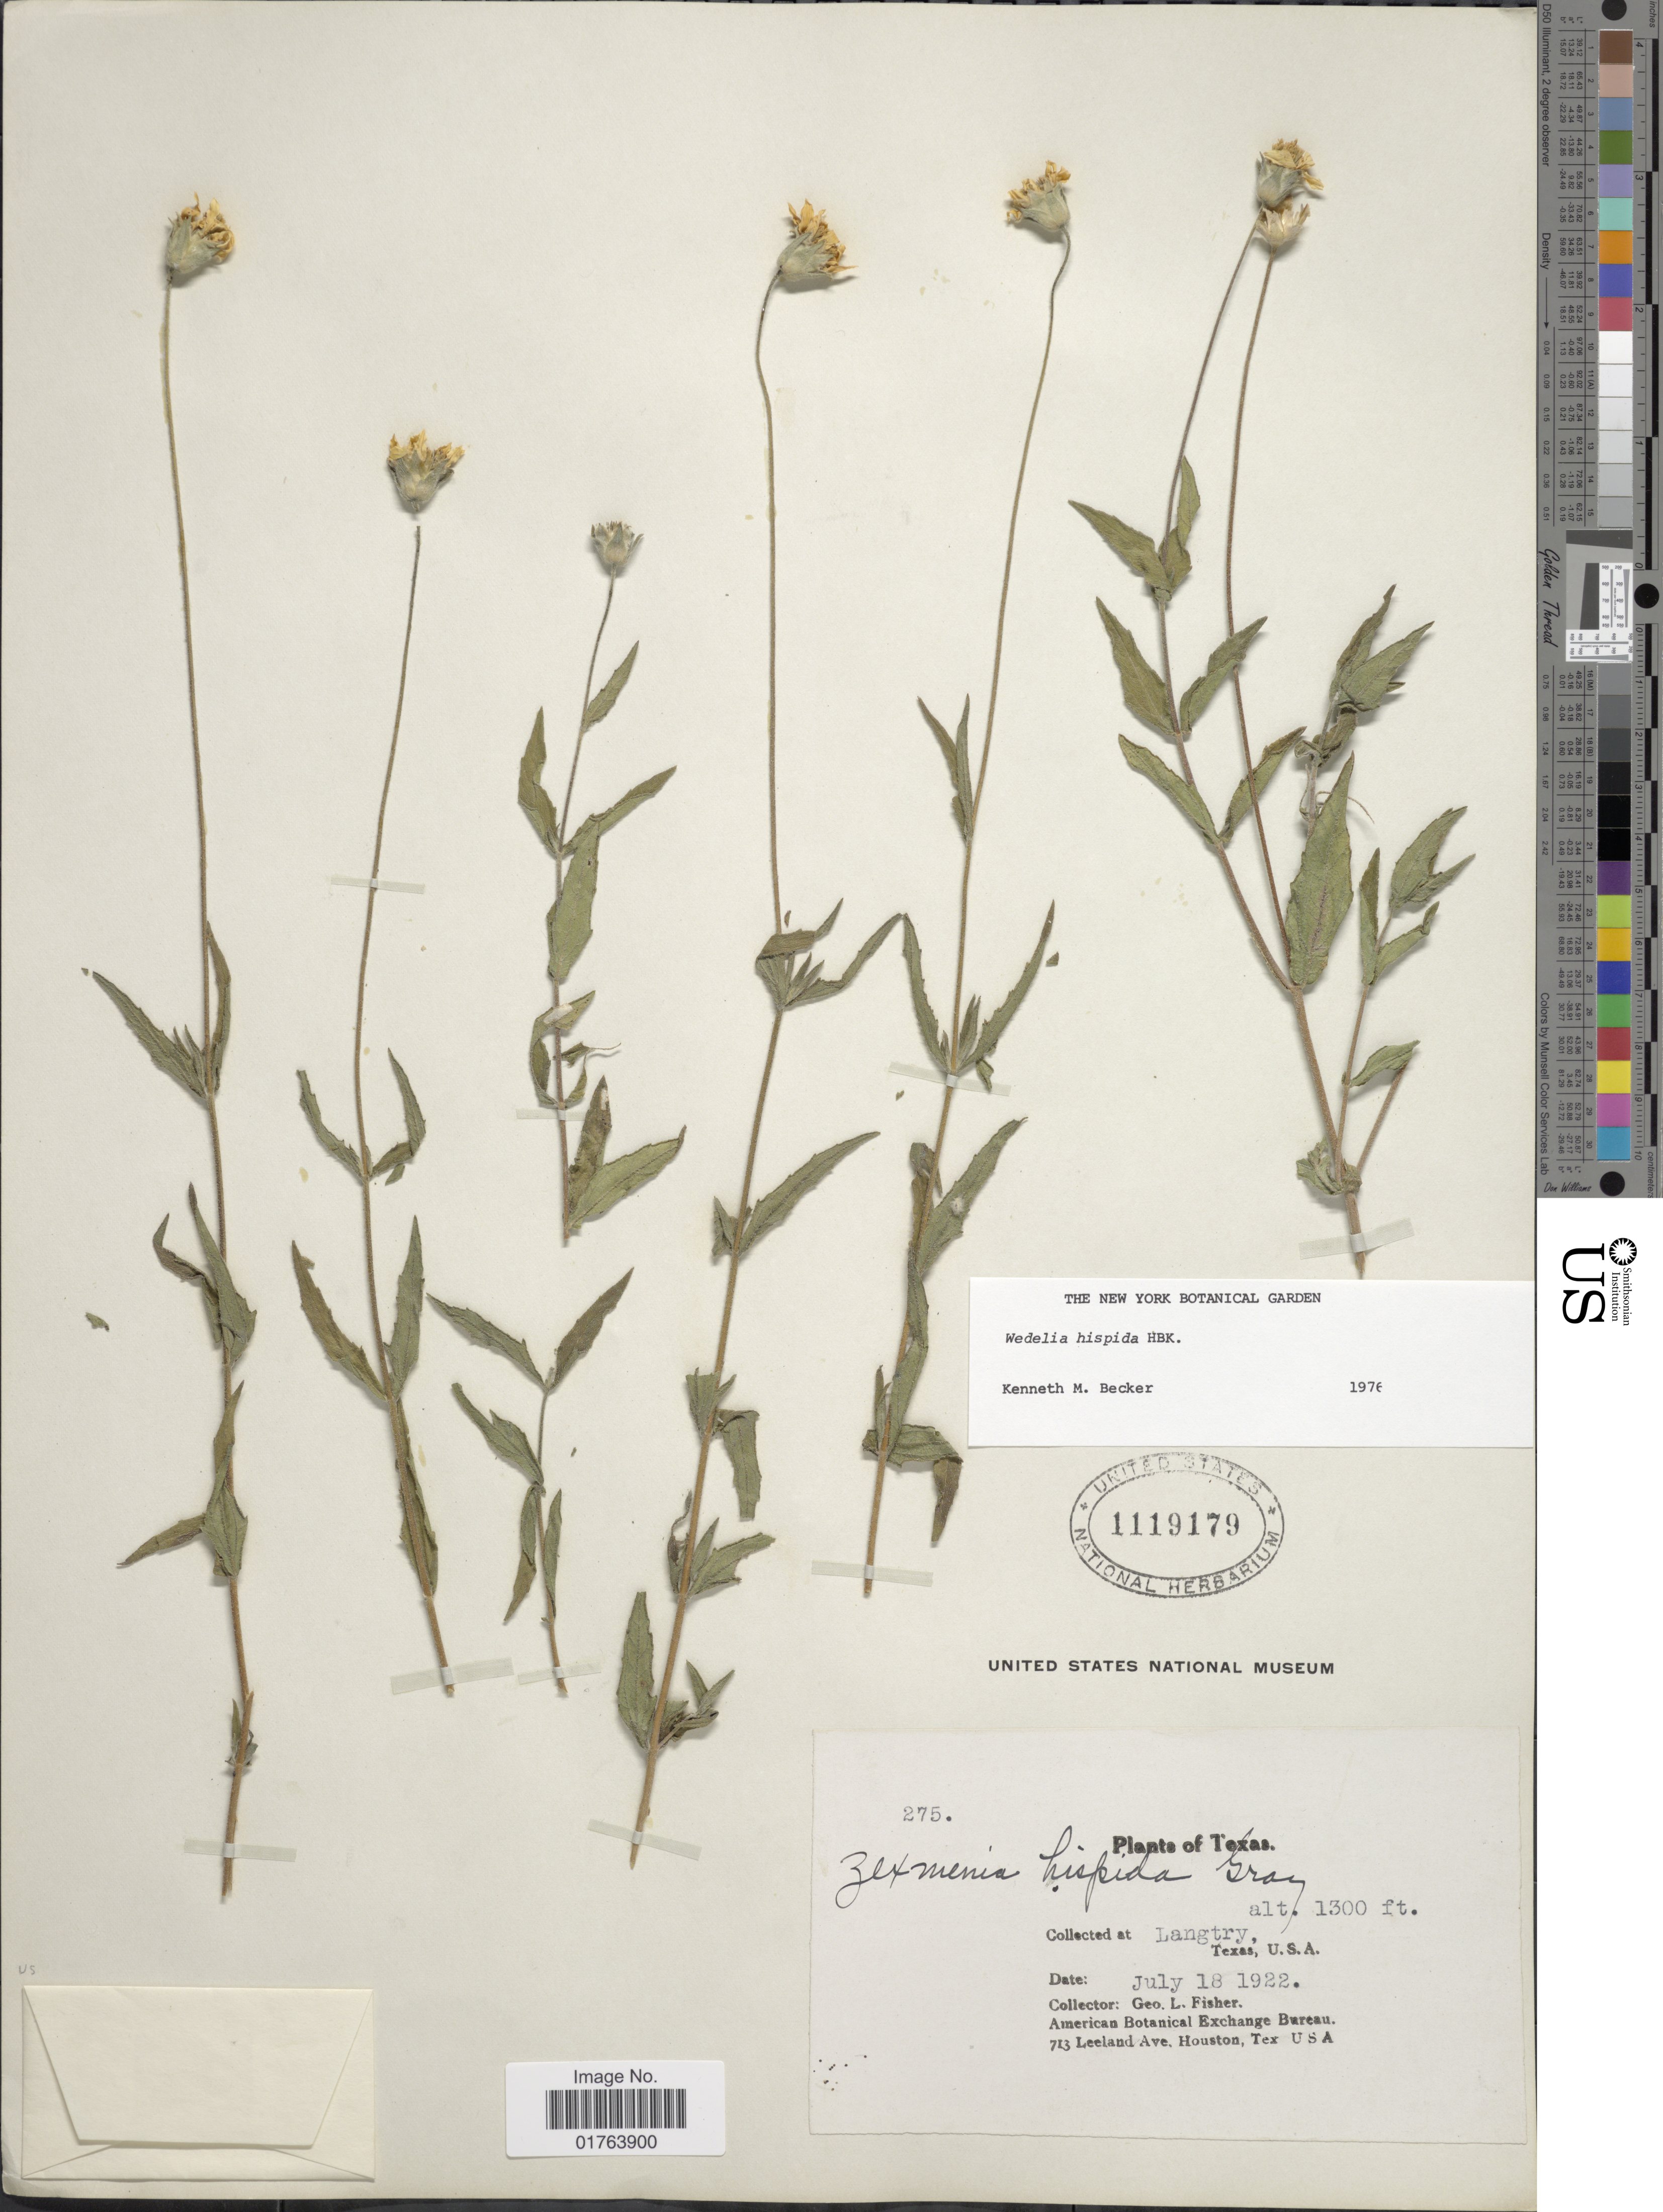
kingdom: Plantae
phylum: Tracheophyta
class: Magnoliopsida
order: Asterales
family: Asteraceae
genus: Wedelia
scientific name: Wedelia acapulcensis var. hispida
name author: (Kunth) Strother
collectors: G. L. Fisher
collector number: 275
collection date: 1922-07-18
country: United States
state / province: Texas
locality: Langtry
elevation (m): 396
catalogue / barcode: US 1119179